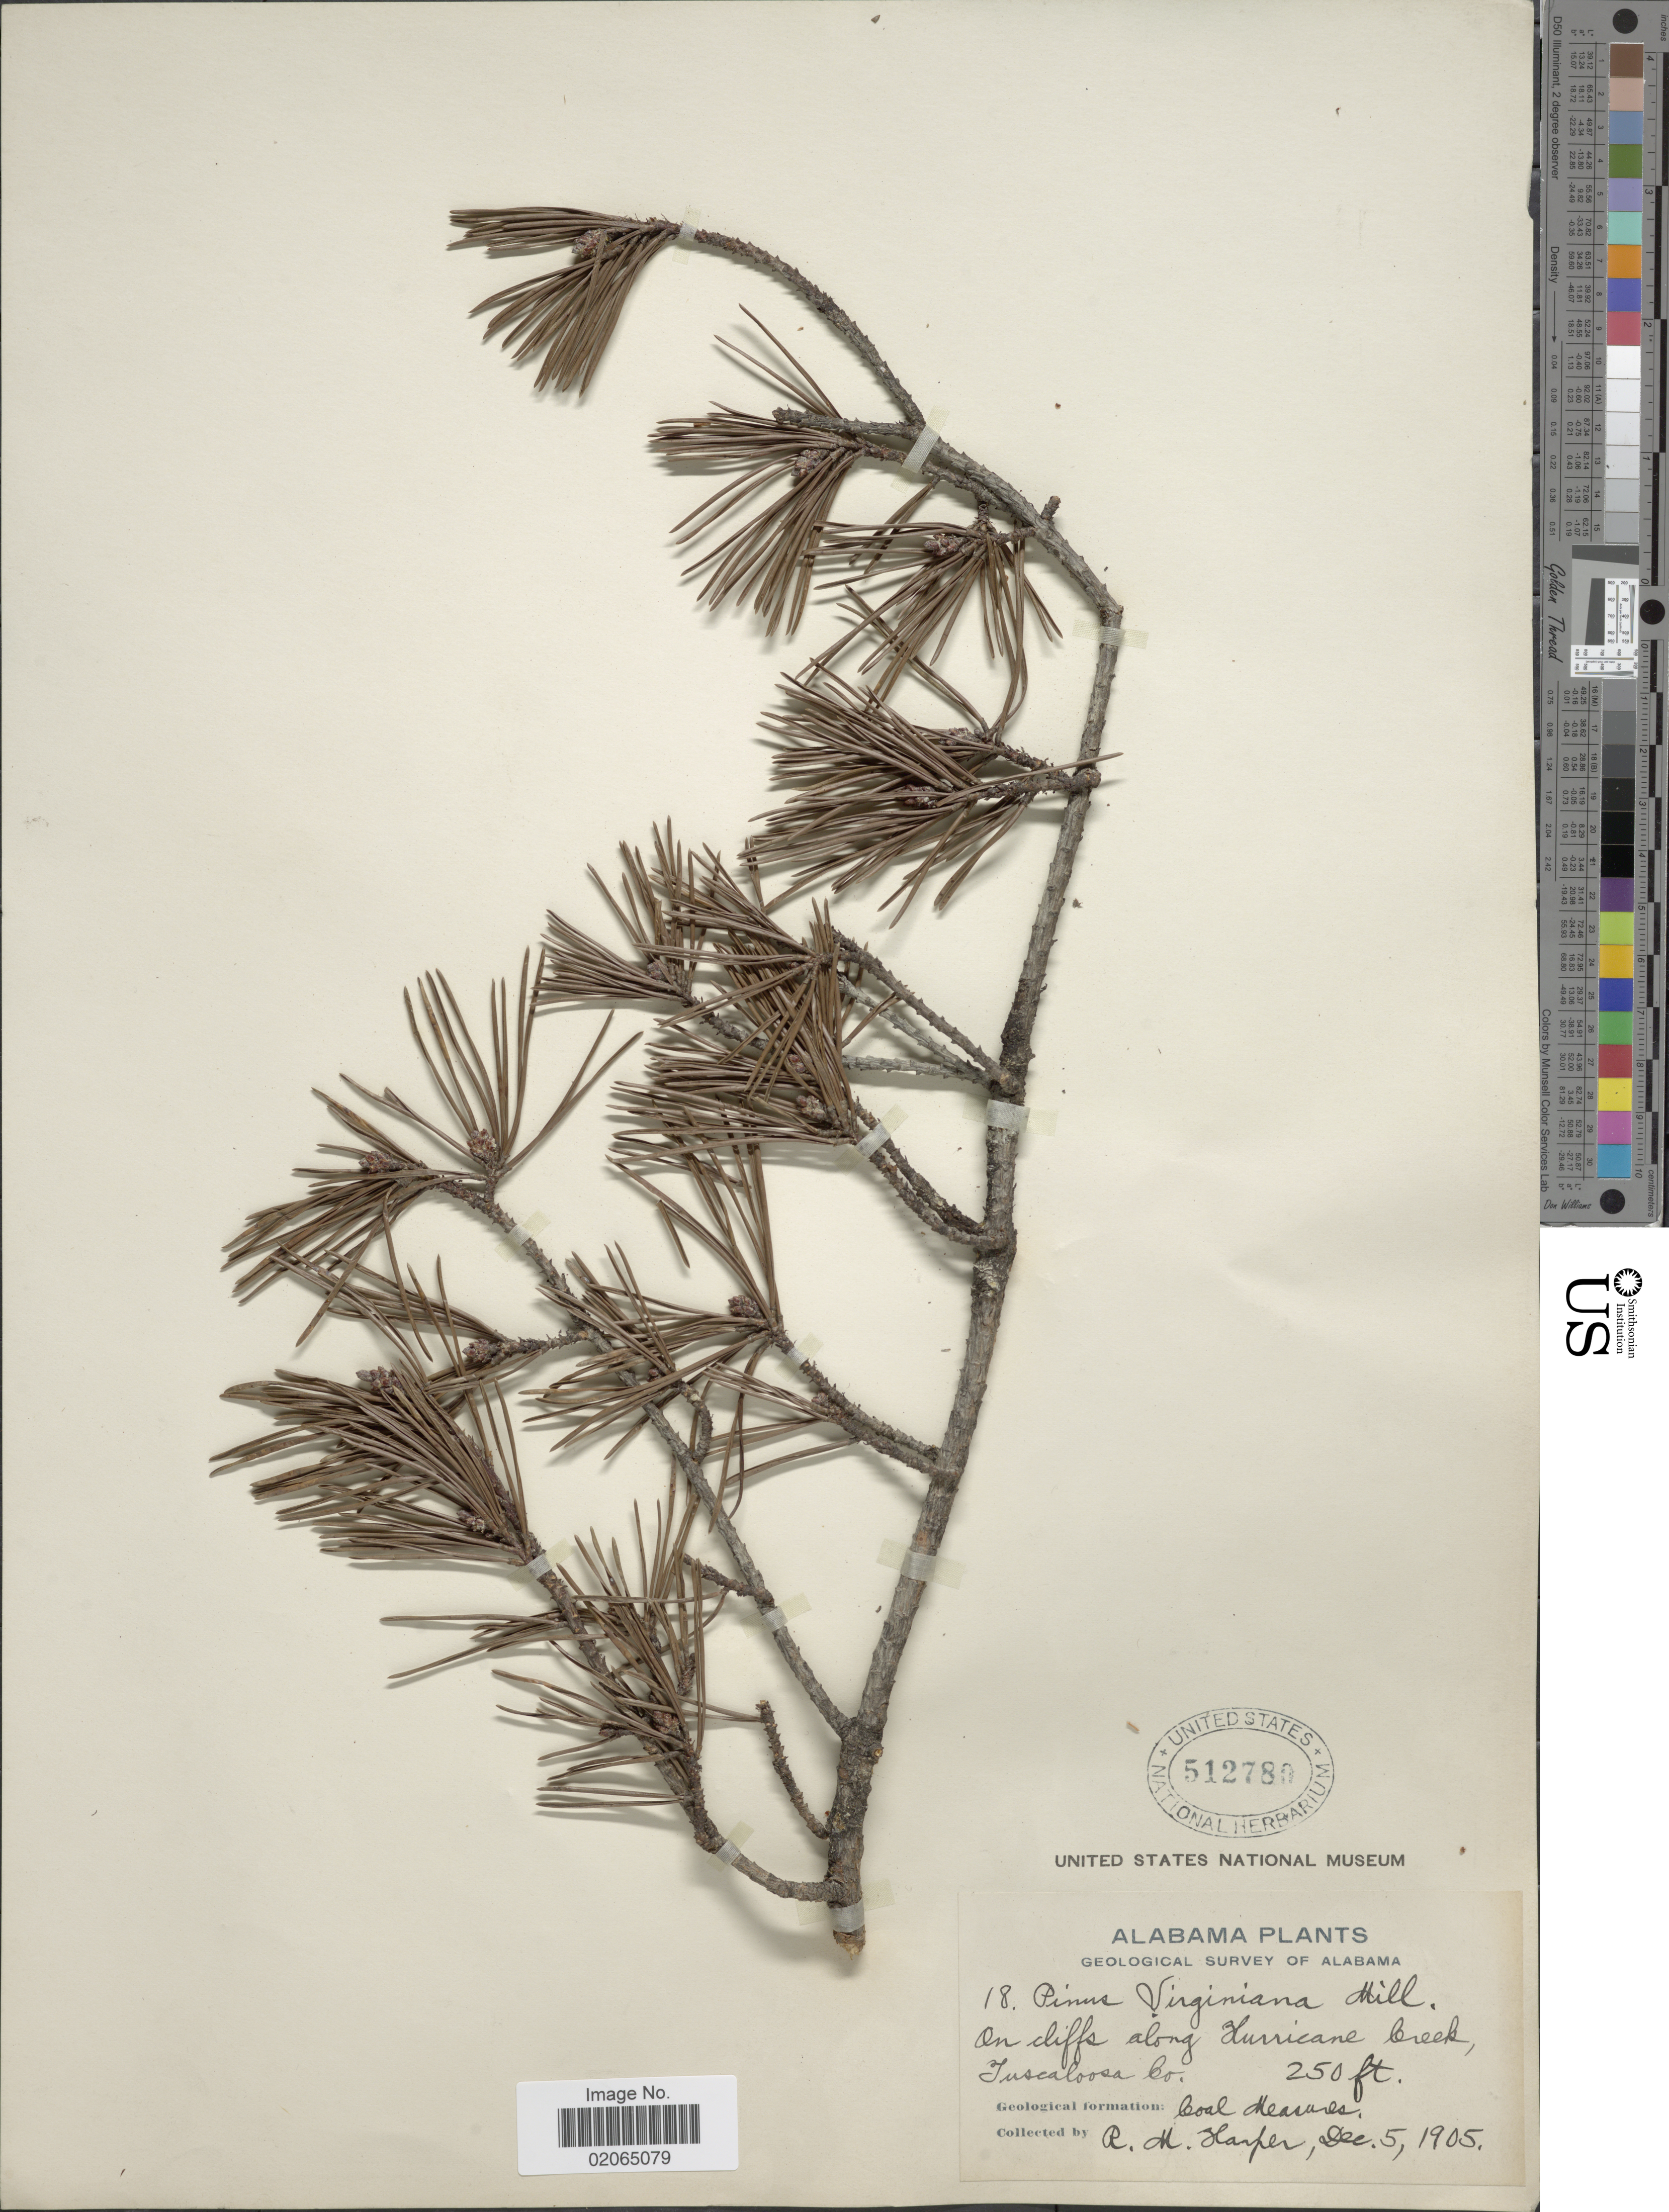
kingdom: Plantae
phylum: Tracheophyta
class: Pinopsida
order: Pinales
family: Pinaceae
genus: Pinus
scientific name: Pinus virginiana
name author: Mill.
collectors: R. M. Harper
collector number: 18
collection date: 1905-12-05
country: United States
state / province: Alabama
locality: On cliffs along Hurricane Creek, Tuscaloosa Co.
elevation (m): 76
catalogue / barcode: US 512780